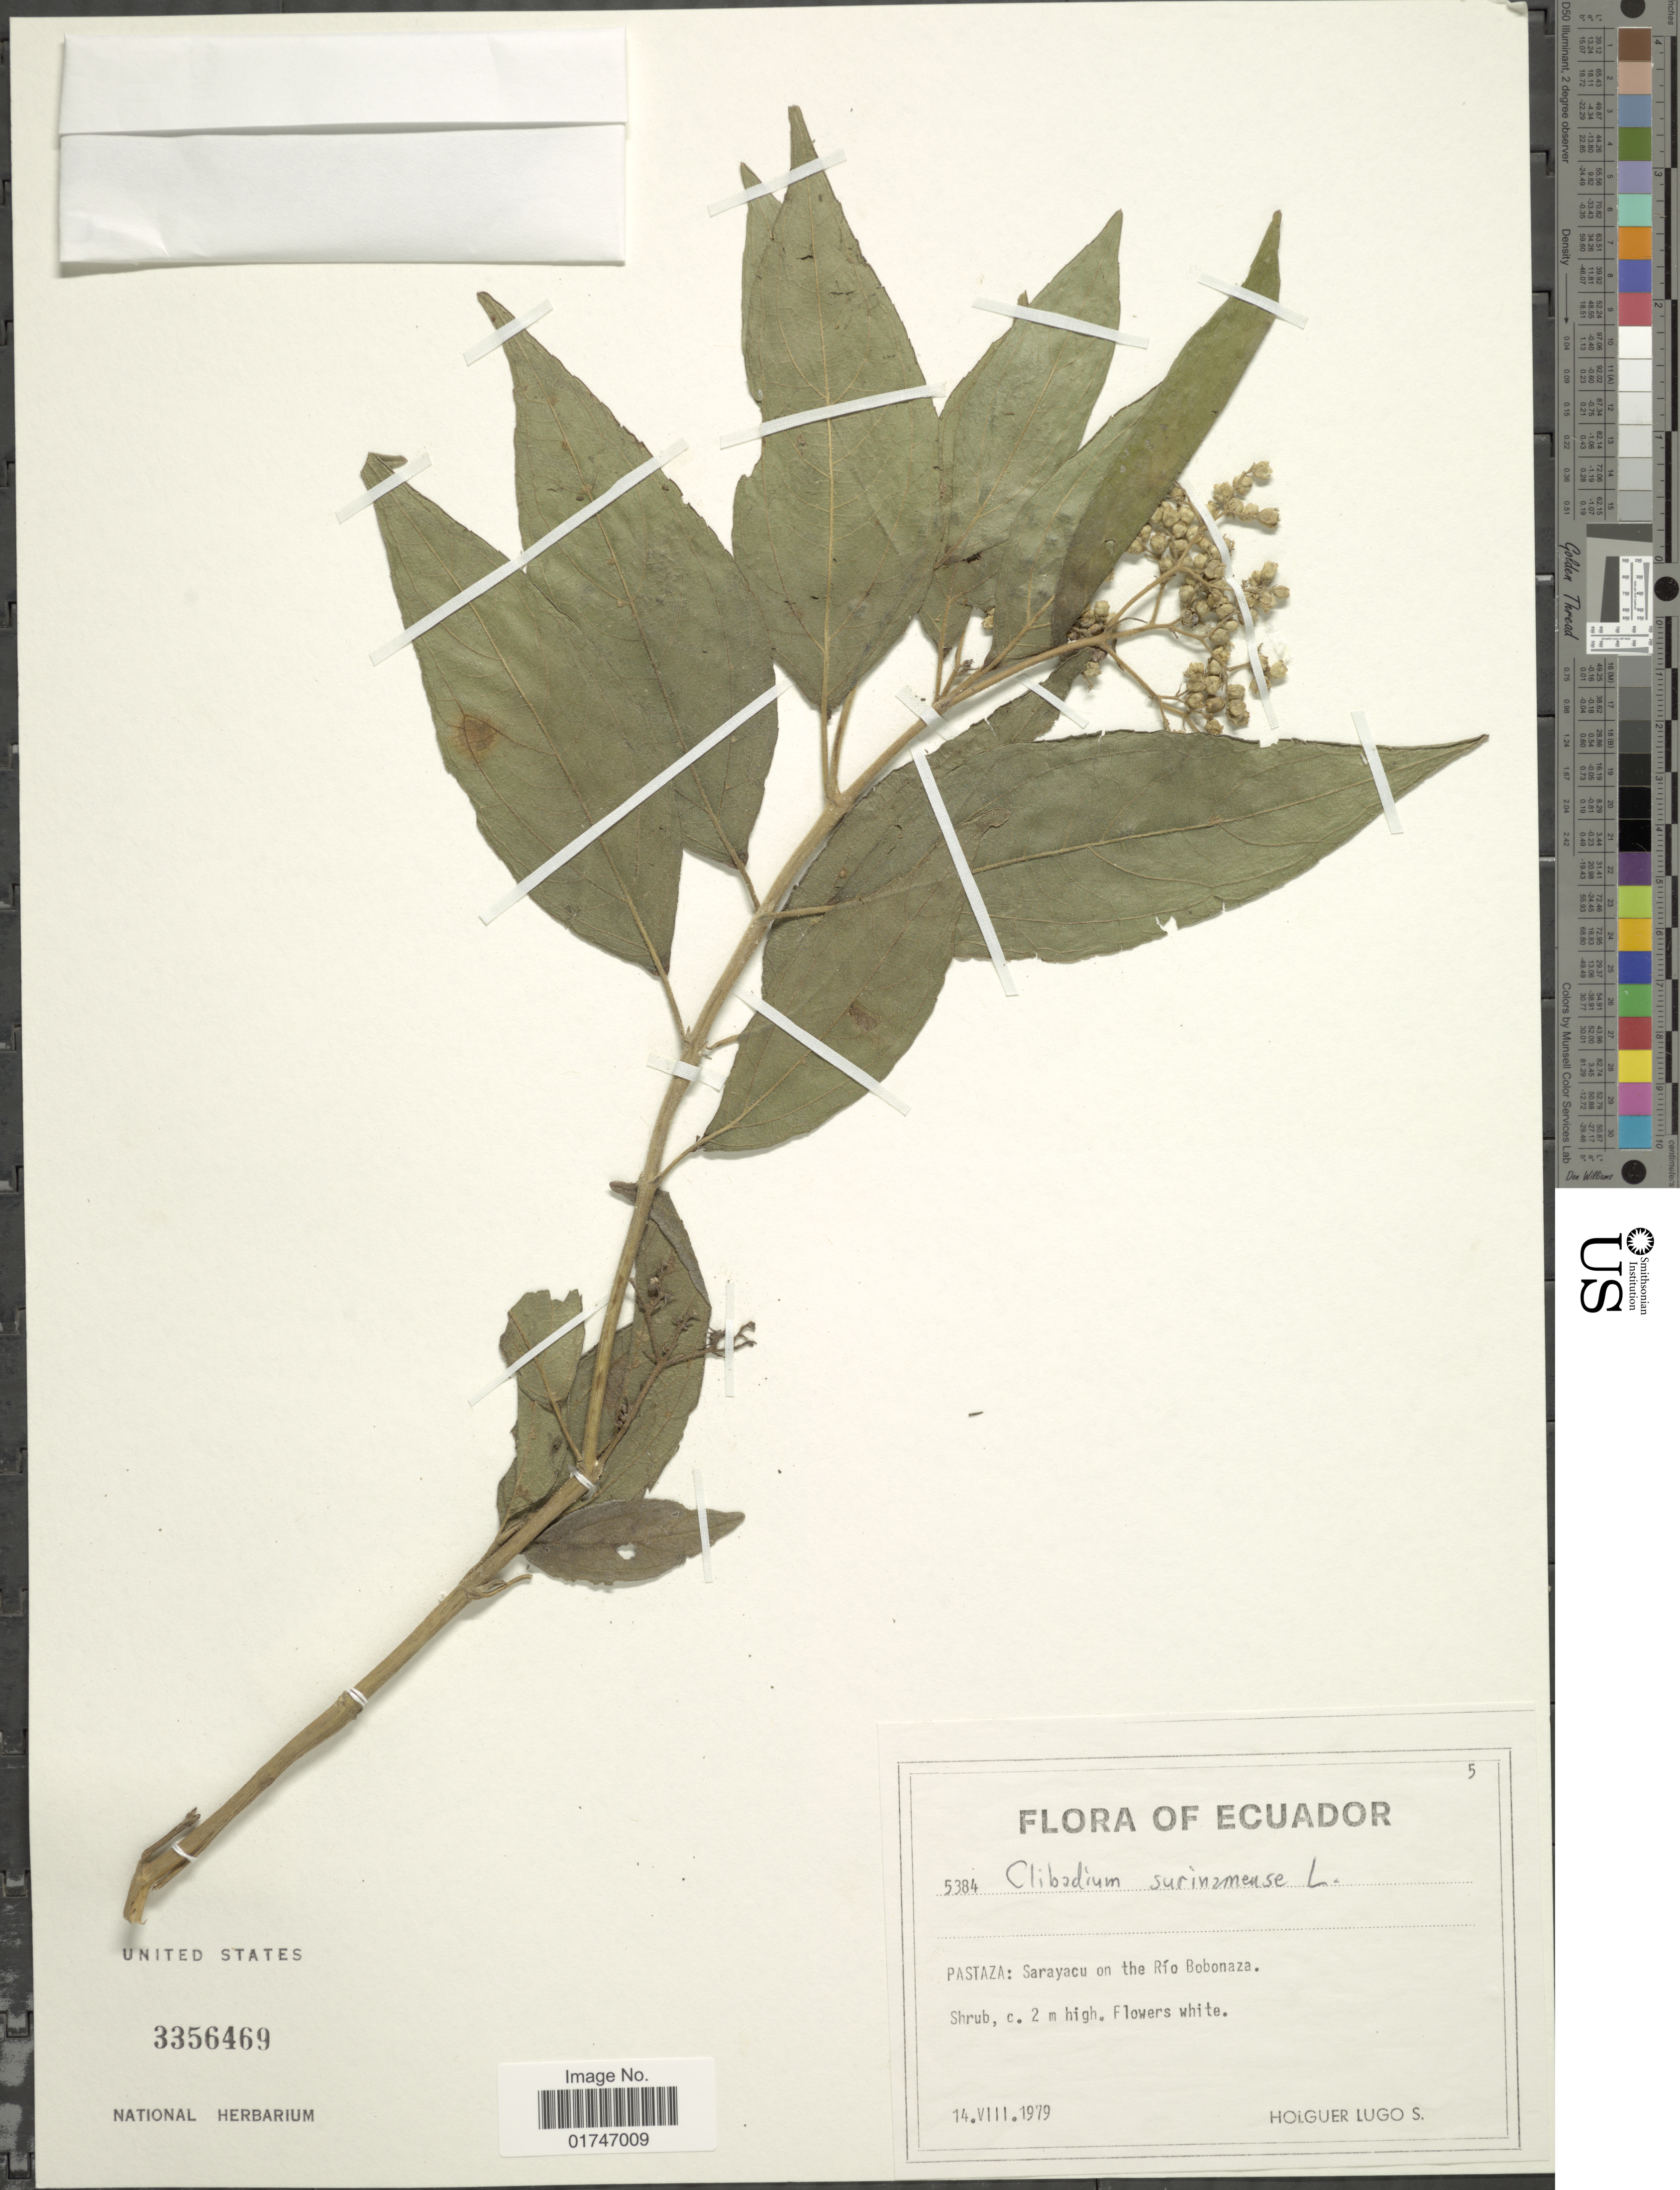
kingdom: Plantae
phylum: Tracheophyta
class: Magnoliopsida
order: Asterales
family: Asteraceae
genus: Clibadium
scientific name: Clibadium surinamense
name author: L.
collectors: H. Lugo S.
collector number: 5384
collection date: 1979-08-14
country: Ecuador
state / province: Pastaza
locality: Pastaza: Sarayacu on the Río Bobonaza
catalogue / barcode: US 3356469